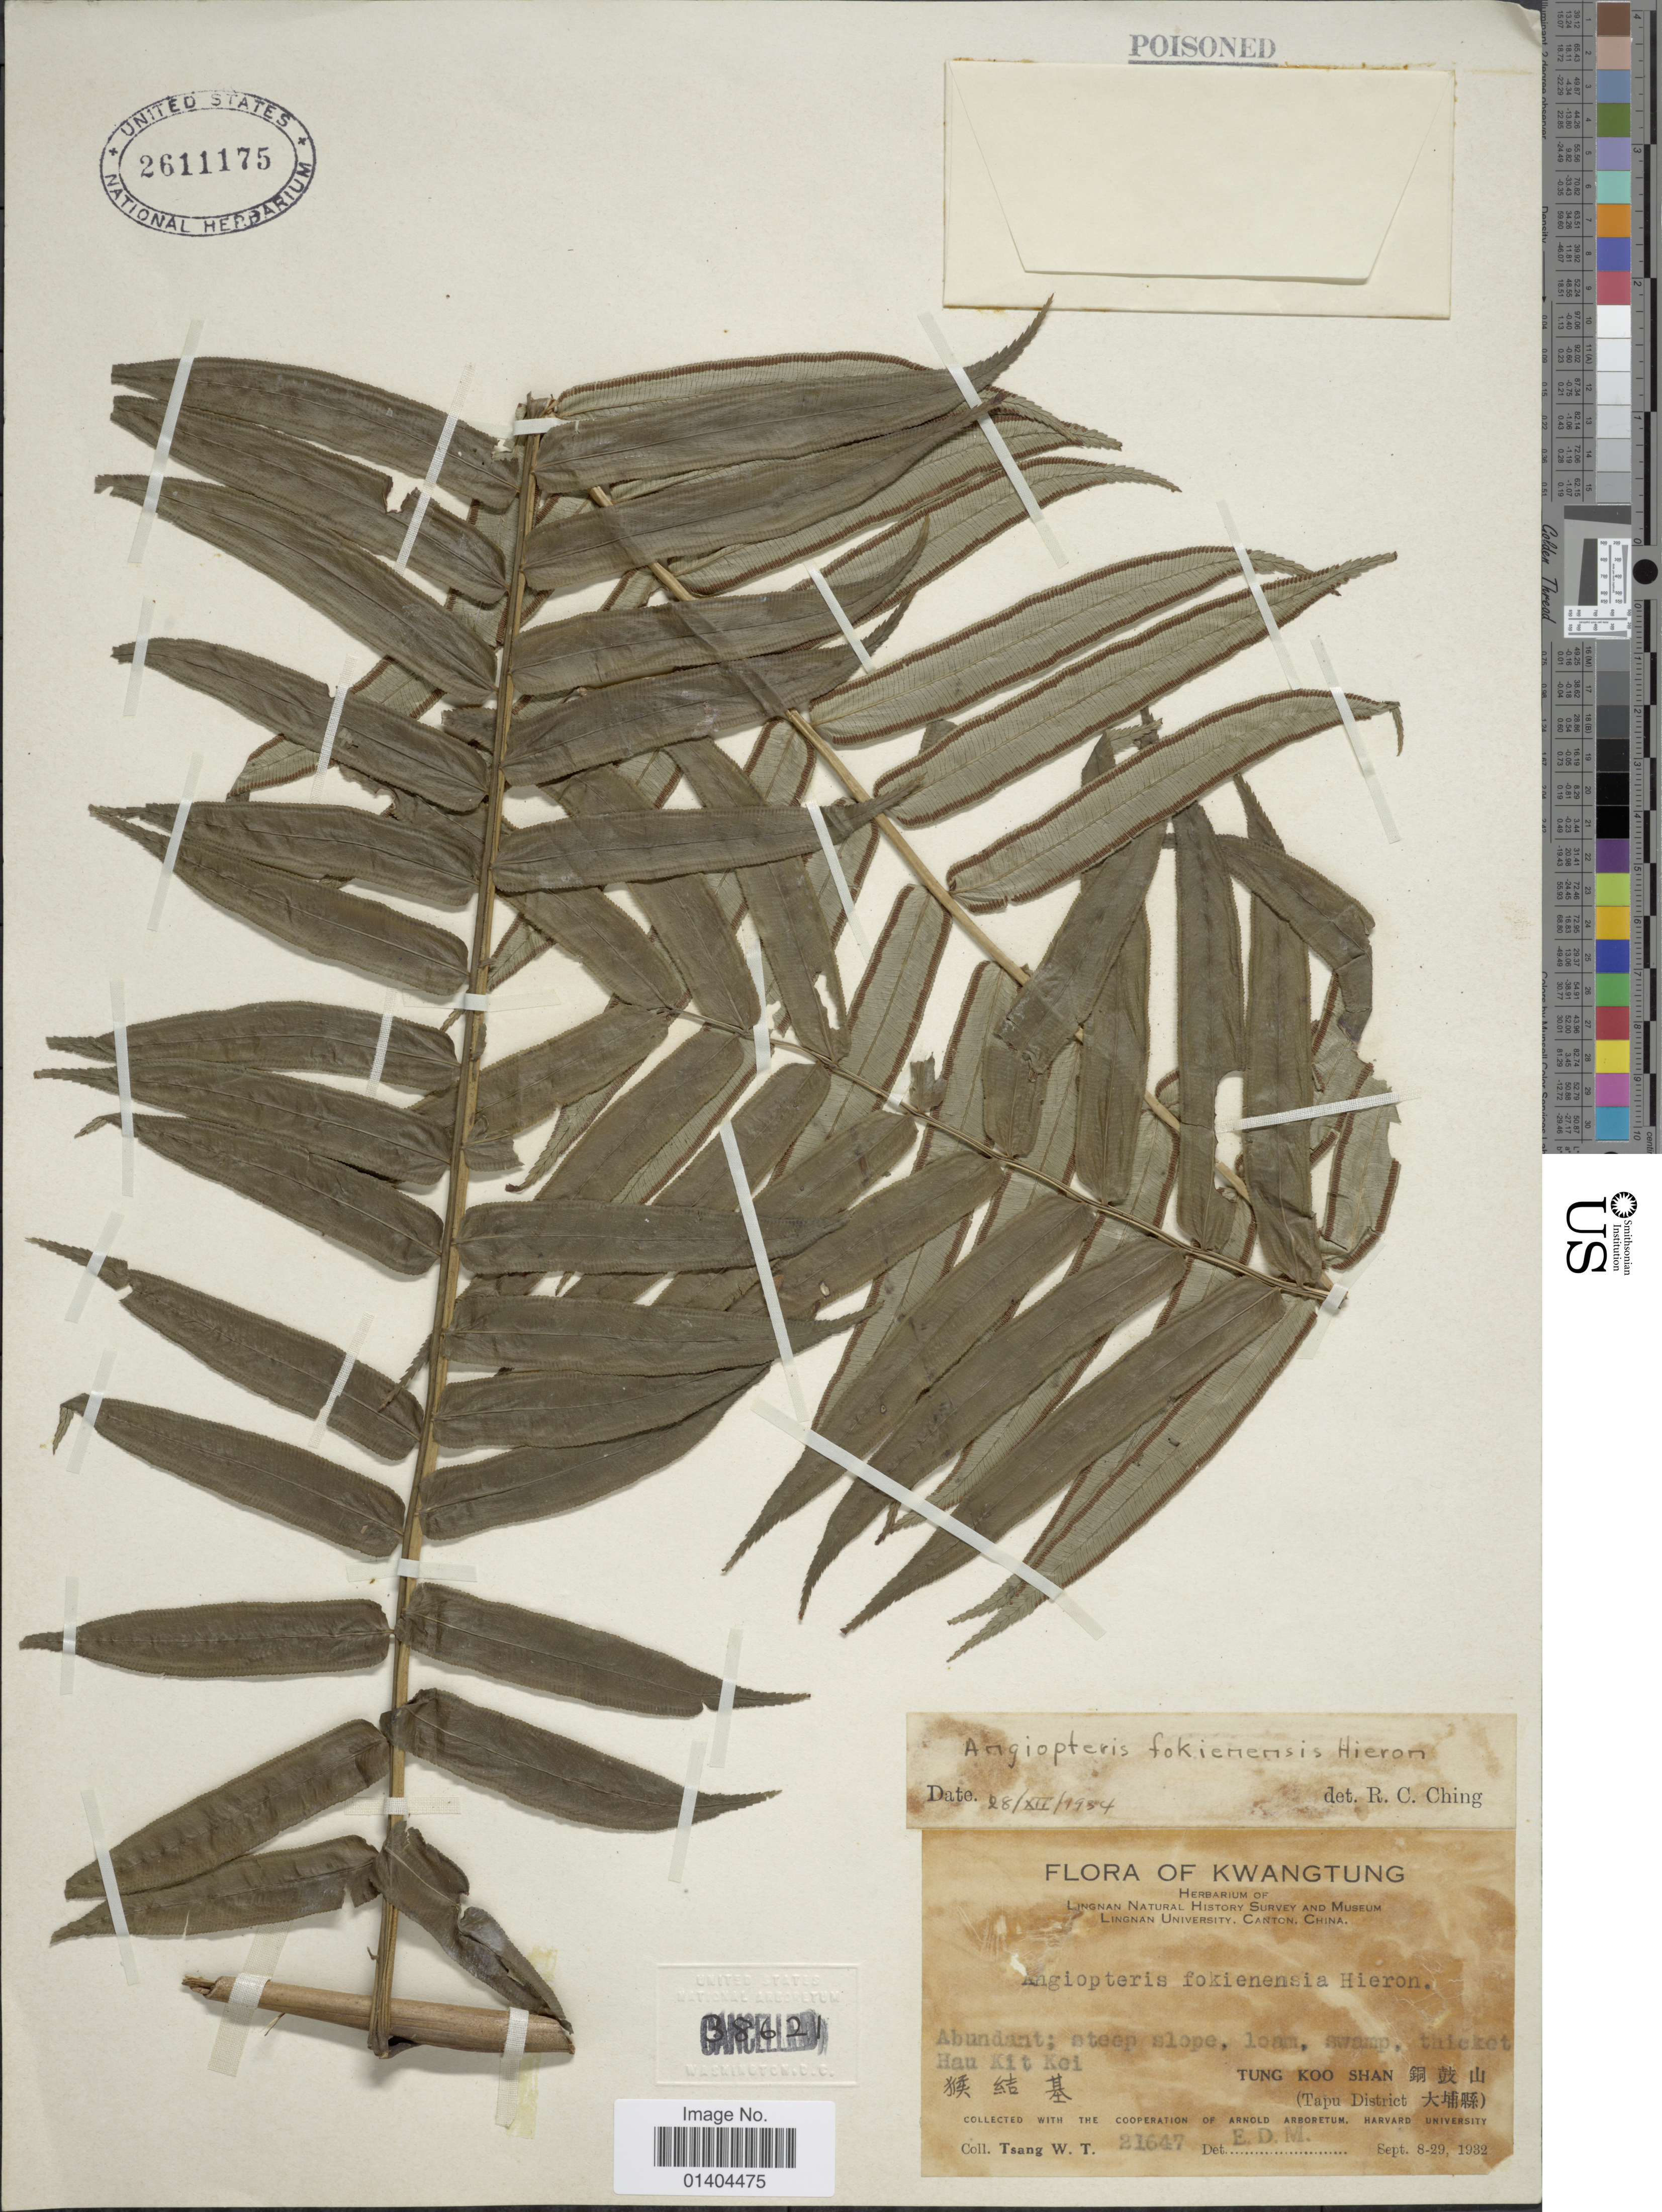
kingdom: Plantae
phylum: Tracheophyta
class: Polypodiopsida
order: Marattiales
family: Marattiaceae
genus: Angiopteris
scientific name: Angiopteris fokiensis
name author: Hieron.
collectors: W. T. Tsang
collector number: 21647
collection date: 1932-09-08/1932-09-29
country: China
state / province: Guangdong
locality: Kwangtung, Tung Koo Shan (Tapu District)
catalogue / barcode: US 2611175